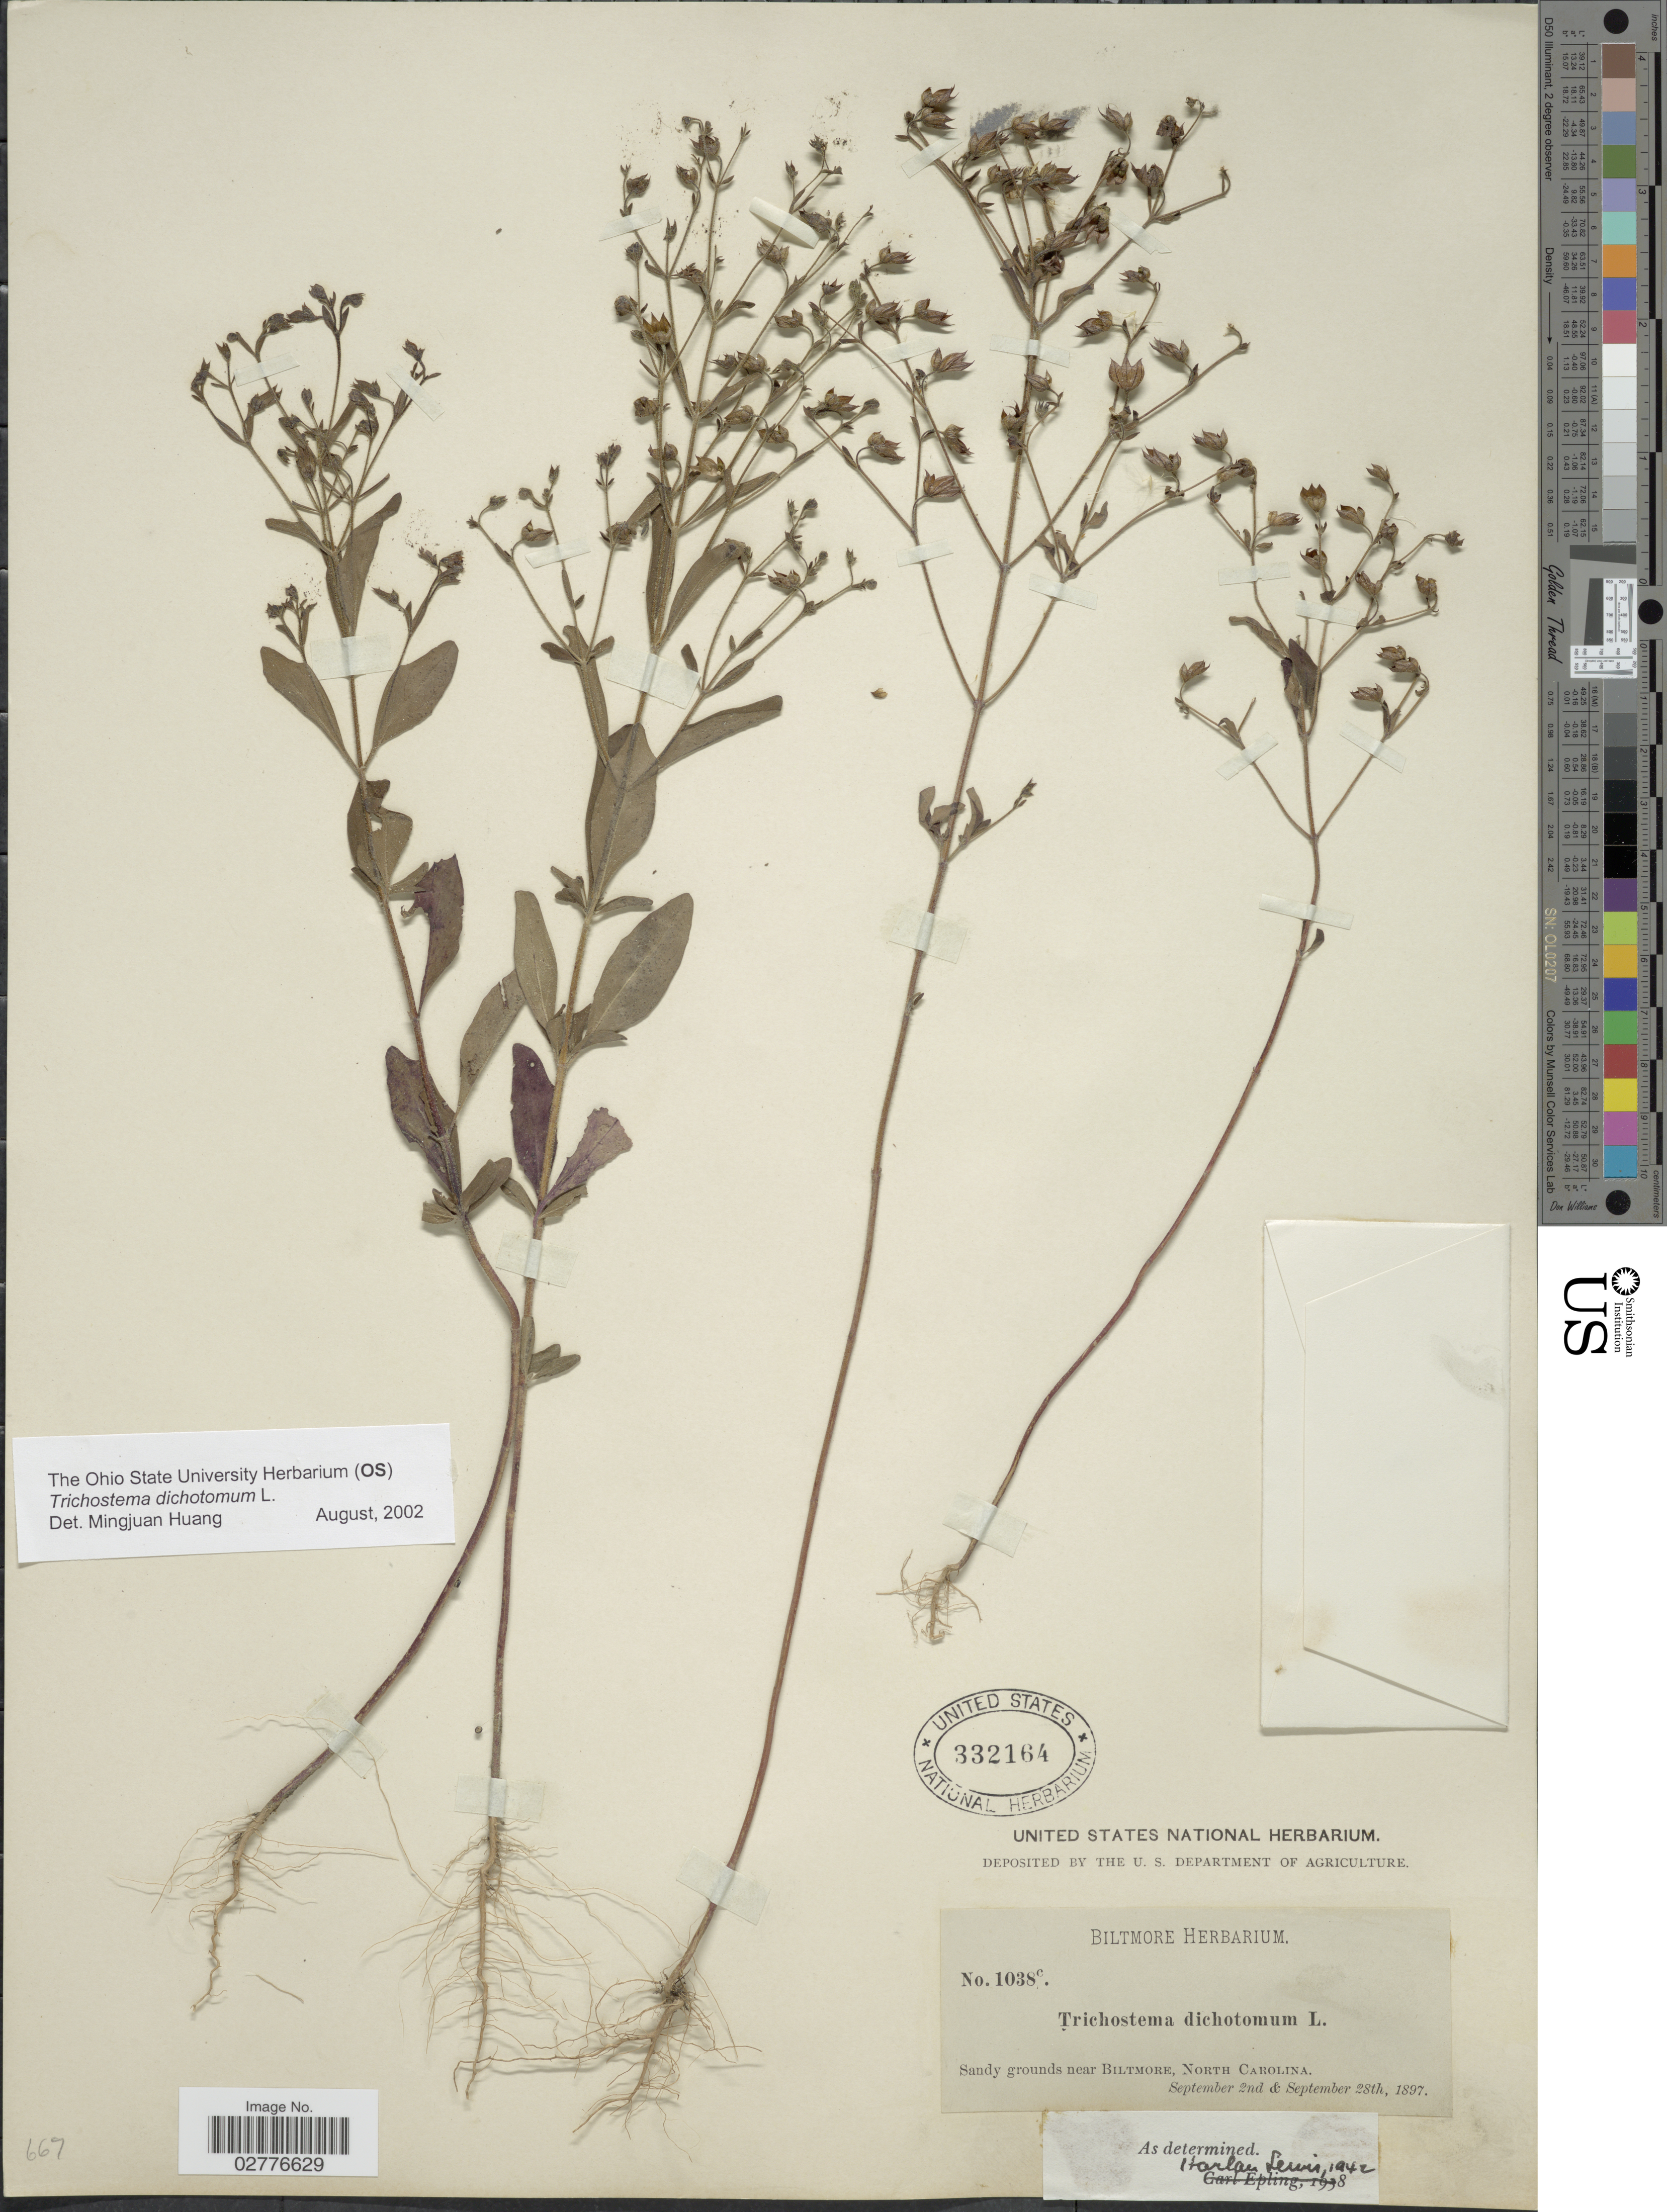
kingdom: Plantae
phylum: Tracheophyta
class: Magnoliopsida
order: Lamiales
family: Lamiaceae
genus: Trichostema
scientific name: Trichostema dichotomum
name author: L.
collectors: ex herb. Biltmore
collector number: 1038c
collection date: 1897-09-02/1897-09-28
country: United States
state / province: North Carolina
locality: Sandy grounds near Biltmore.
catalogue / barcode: US 332164